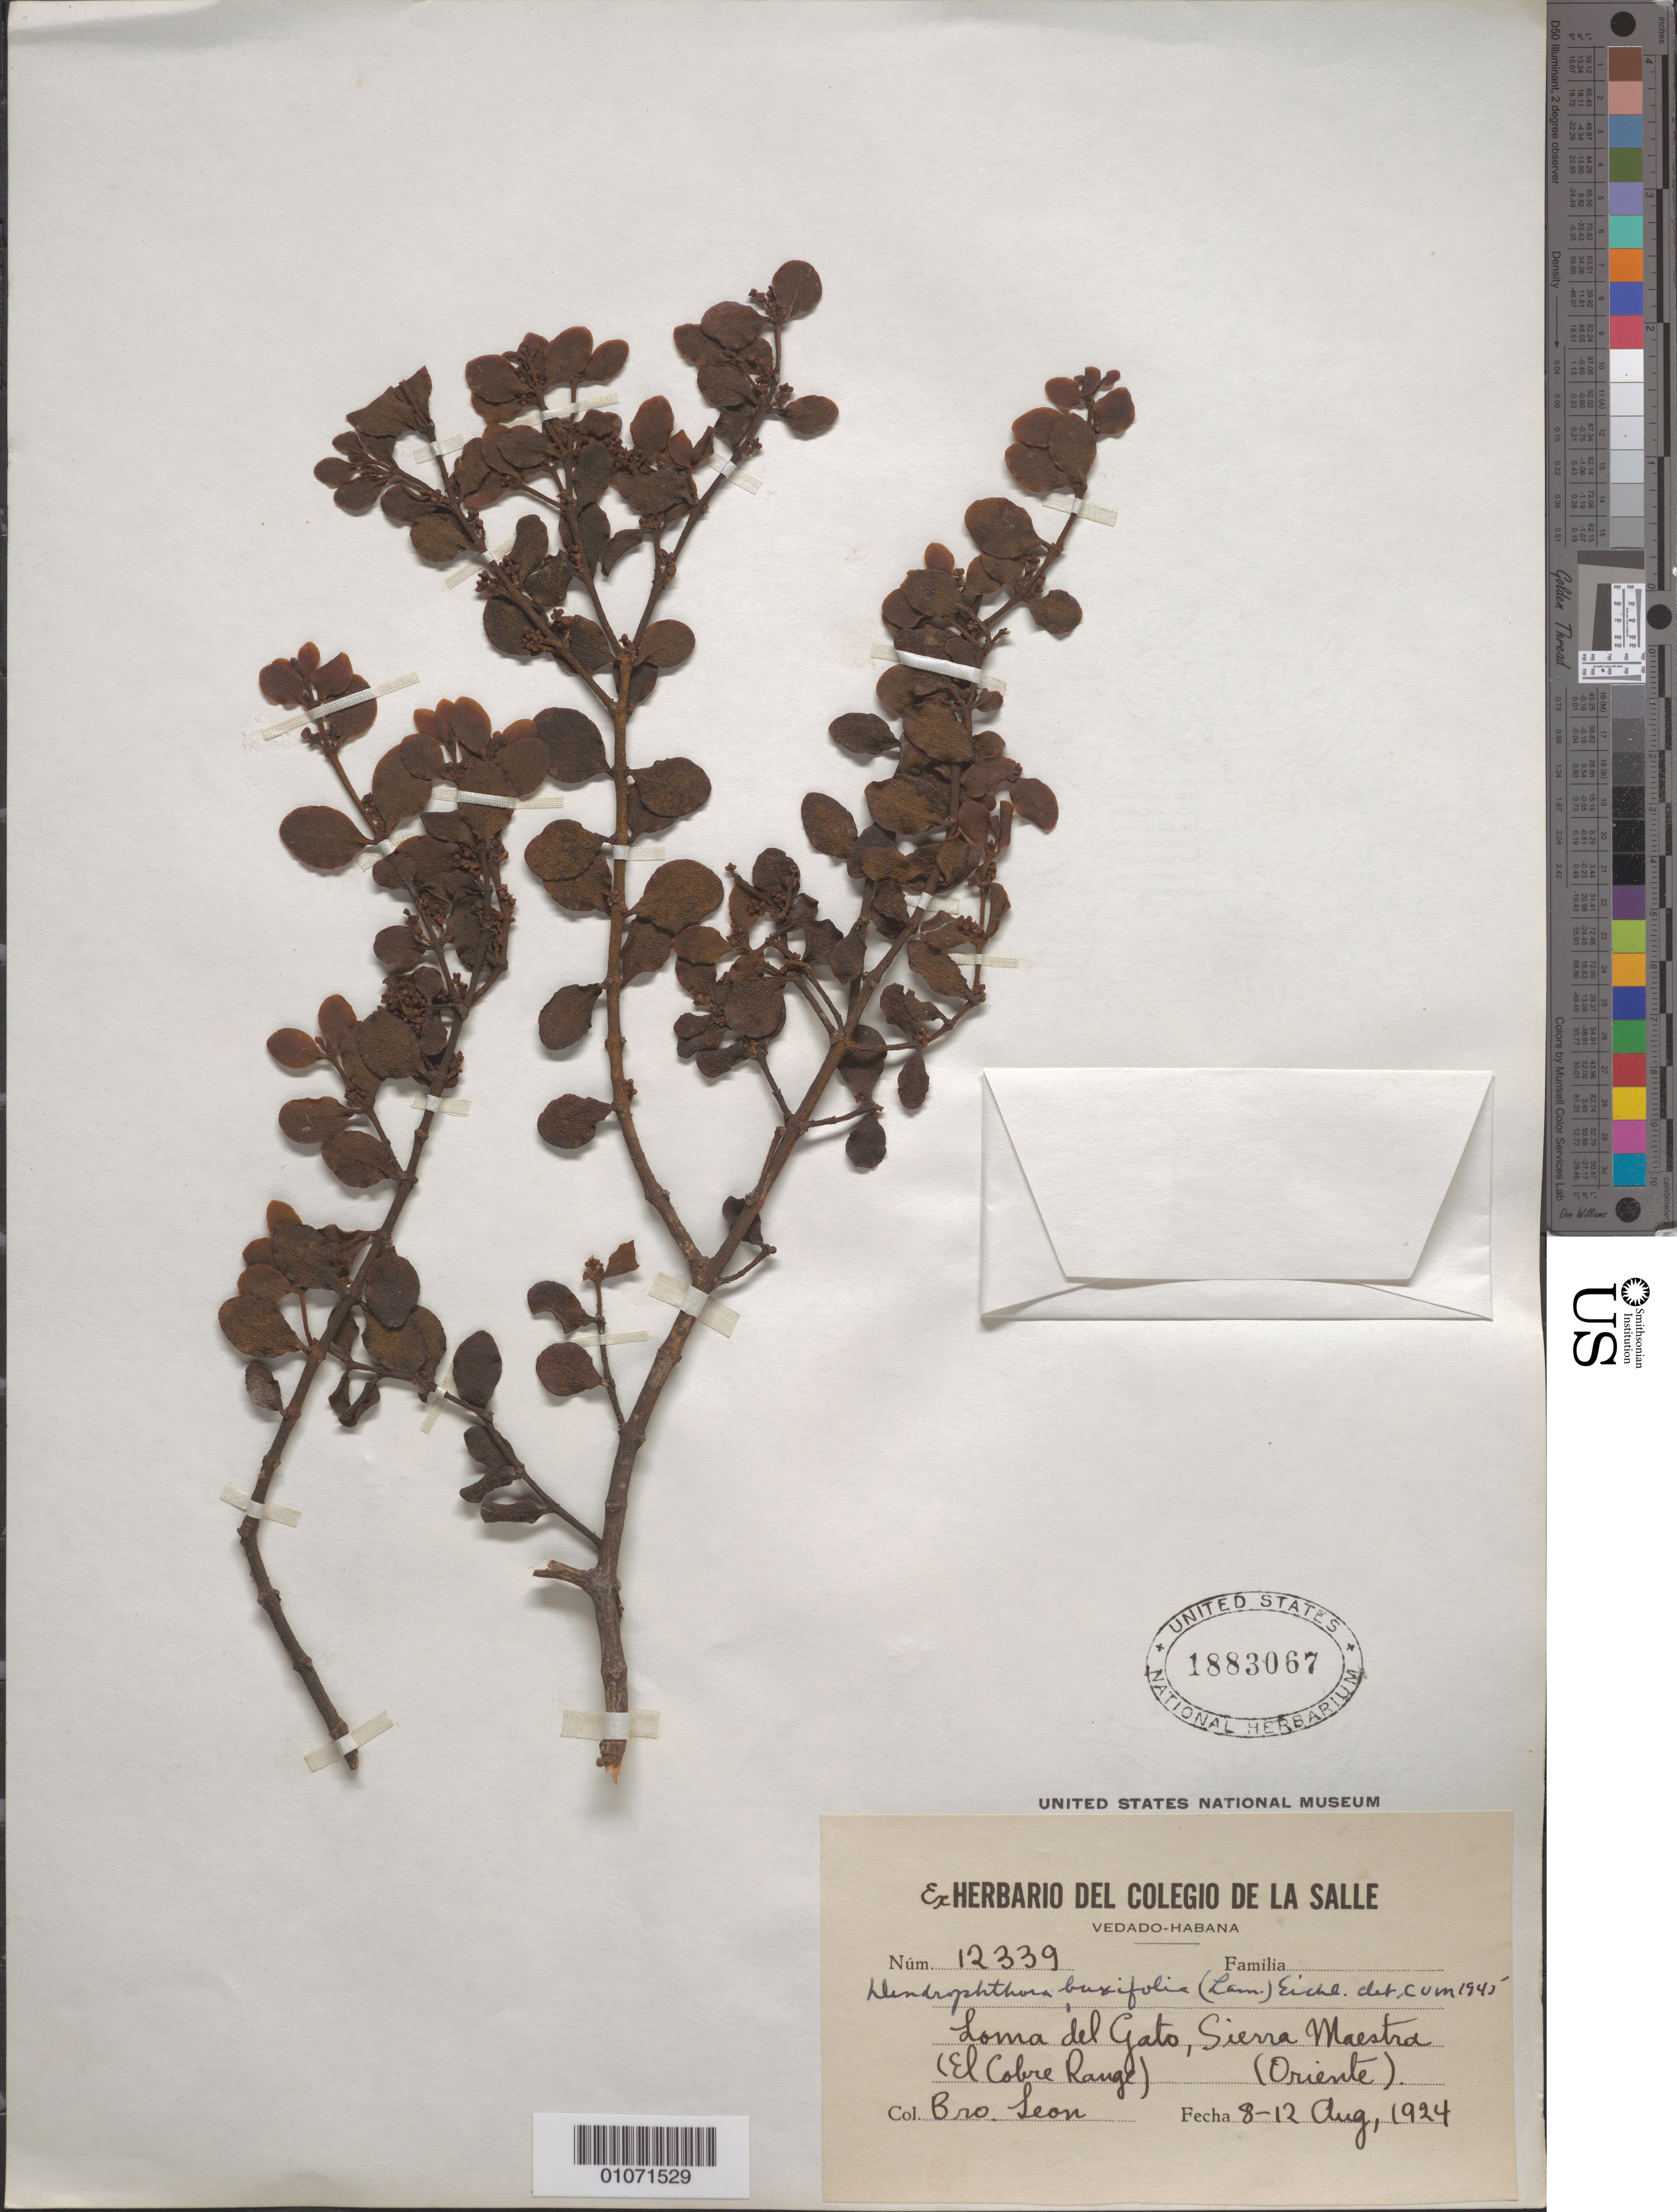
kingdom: Plantae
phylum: Tracheophyta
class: Magnoliopsida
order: Santalales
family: Viscaceae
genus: Dendrophthora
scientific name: Dendrophthora buxifolia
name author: (Lam.) Eichler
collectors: Bro. León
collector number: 12339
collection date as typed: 08 Aug 1924 to 12 Aug 1924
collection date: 1924-08-08/1924-08-12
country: Cuba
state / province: Oriente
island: Cuba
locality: Loma de Gato, Sierra Maestra (El Cobre Rangel)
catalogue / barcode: US 1883067